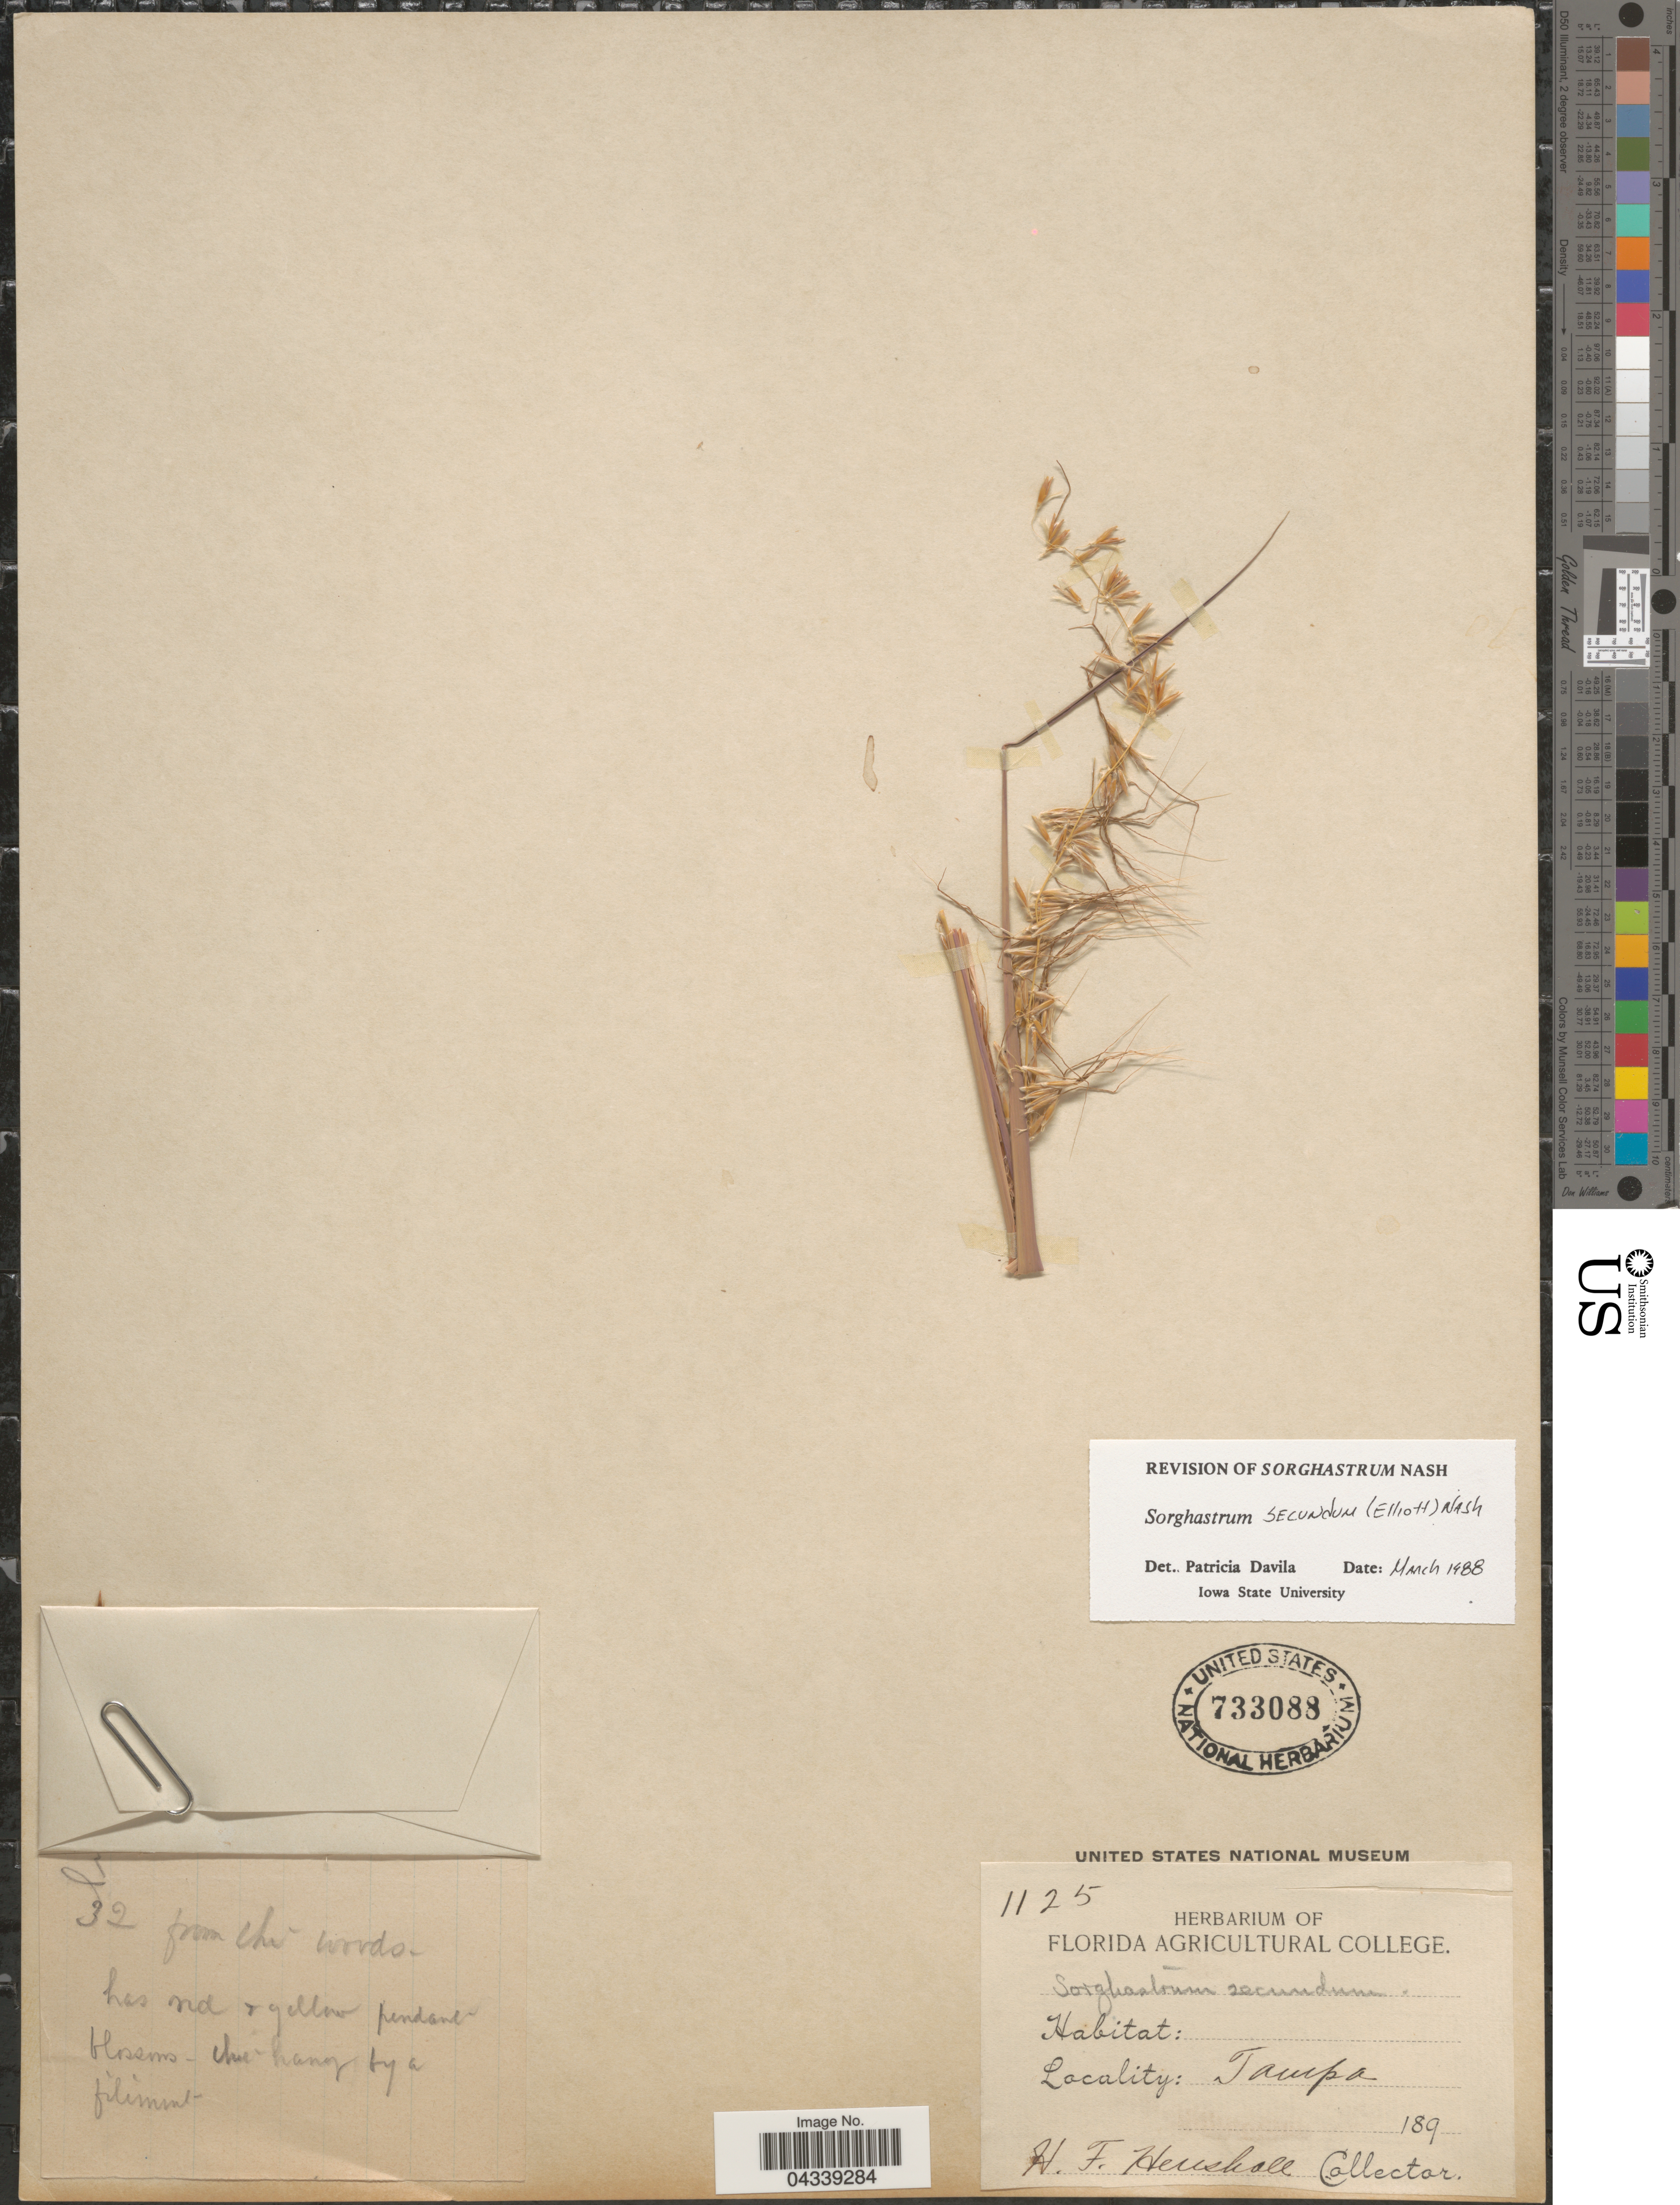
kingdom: Plantae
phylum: Tracheophyta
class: Liliopsida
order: Poales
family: Poaceae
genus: Sorghastrum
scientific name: Sorghastrum secundum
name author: (Elliott) Nash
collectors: H. Henshall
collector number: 1125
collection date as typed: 189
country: United States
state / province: Florida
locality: Tampa.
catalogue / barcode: US 733088